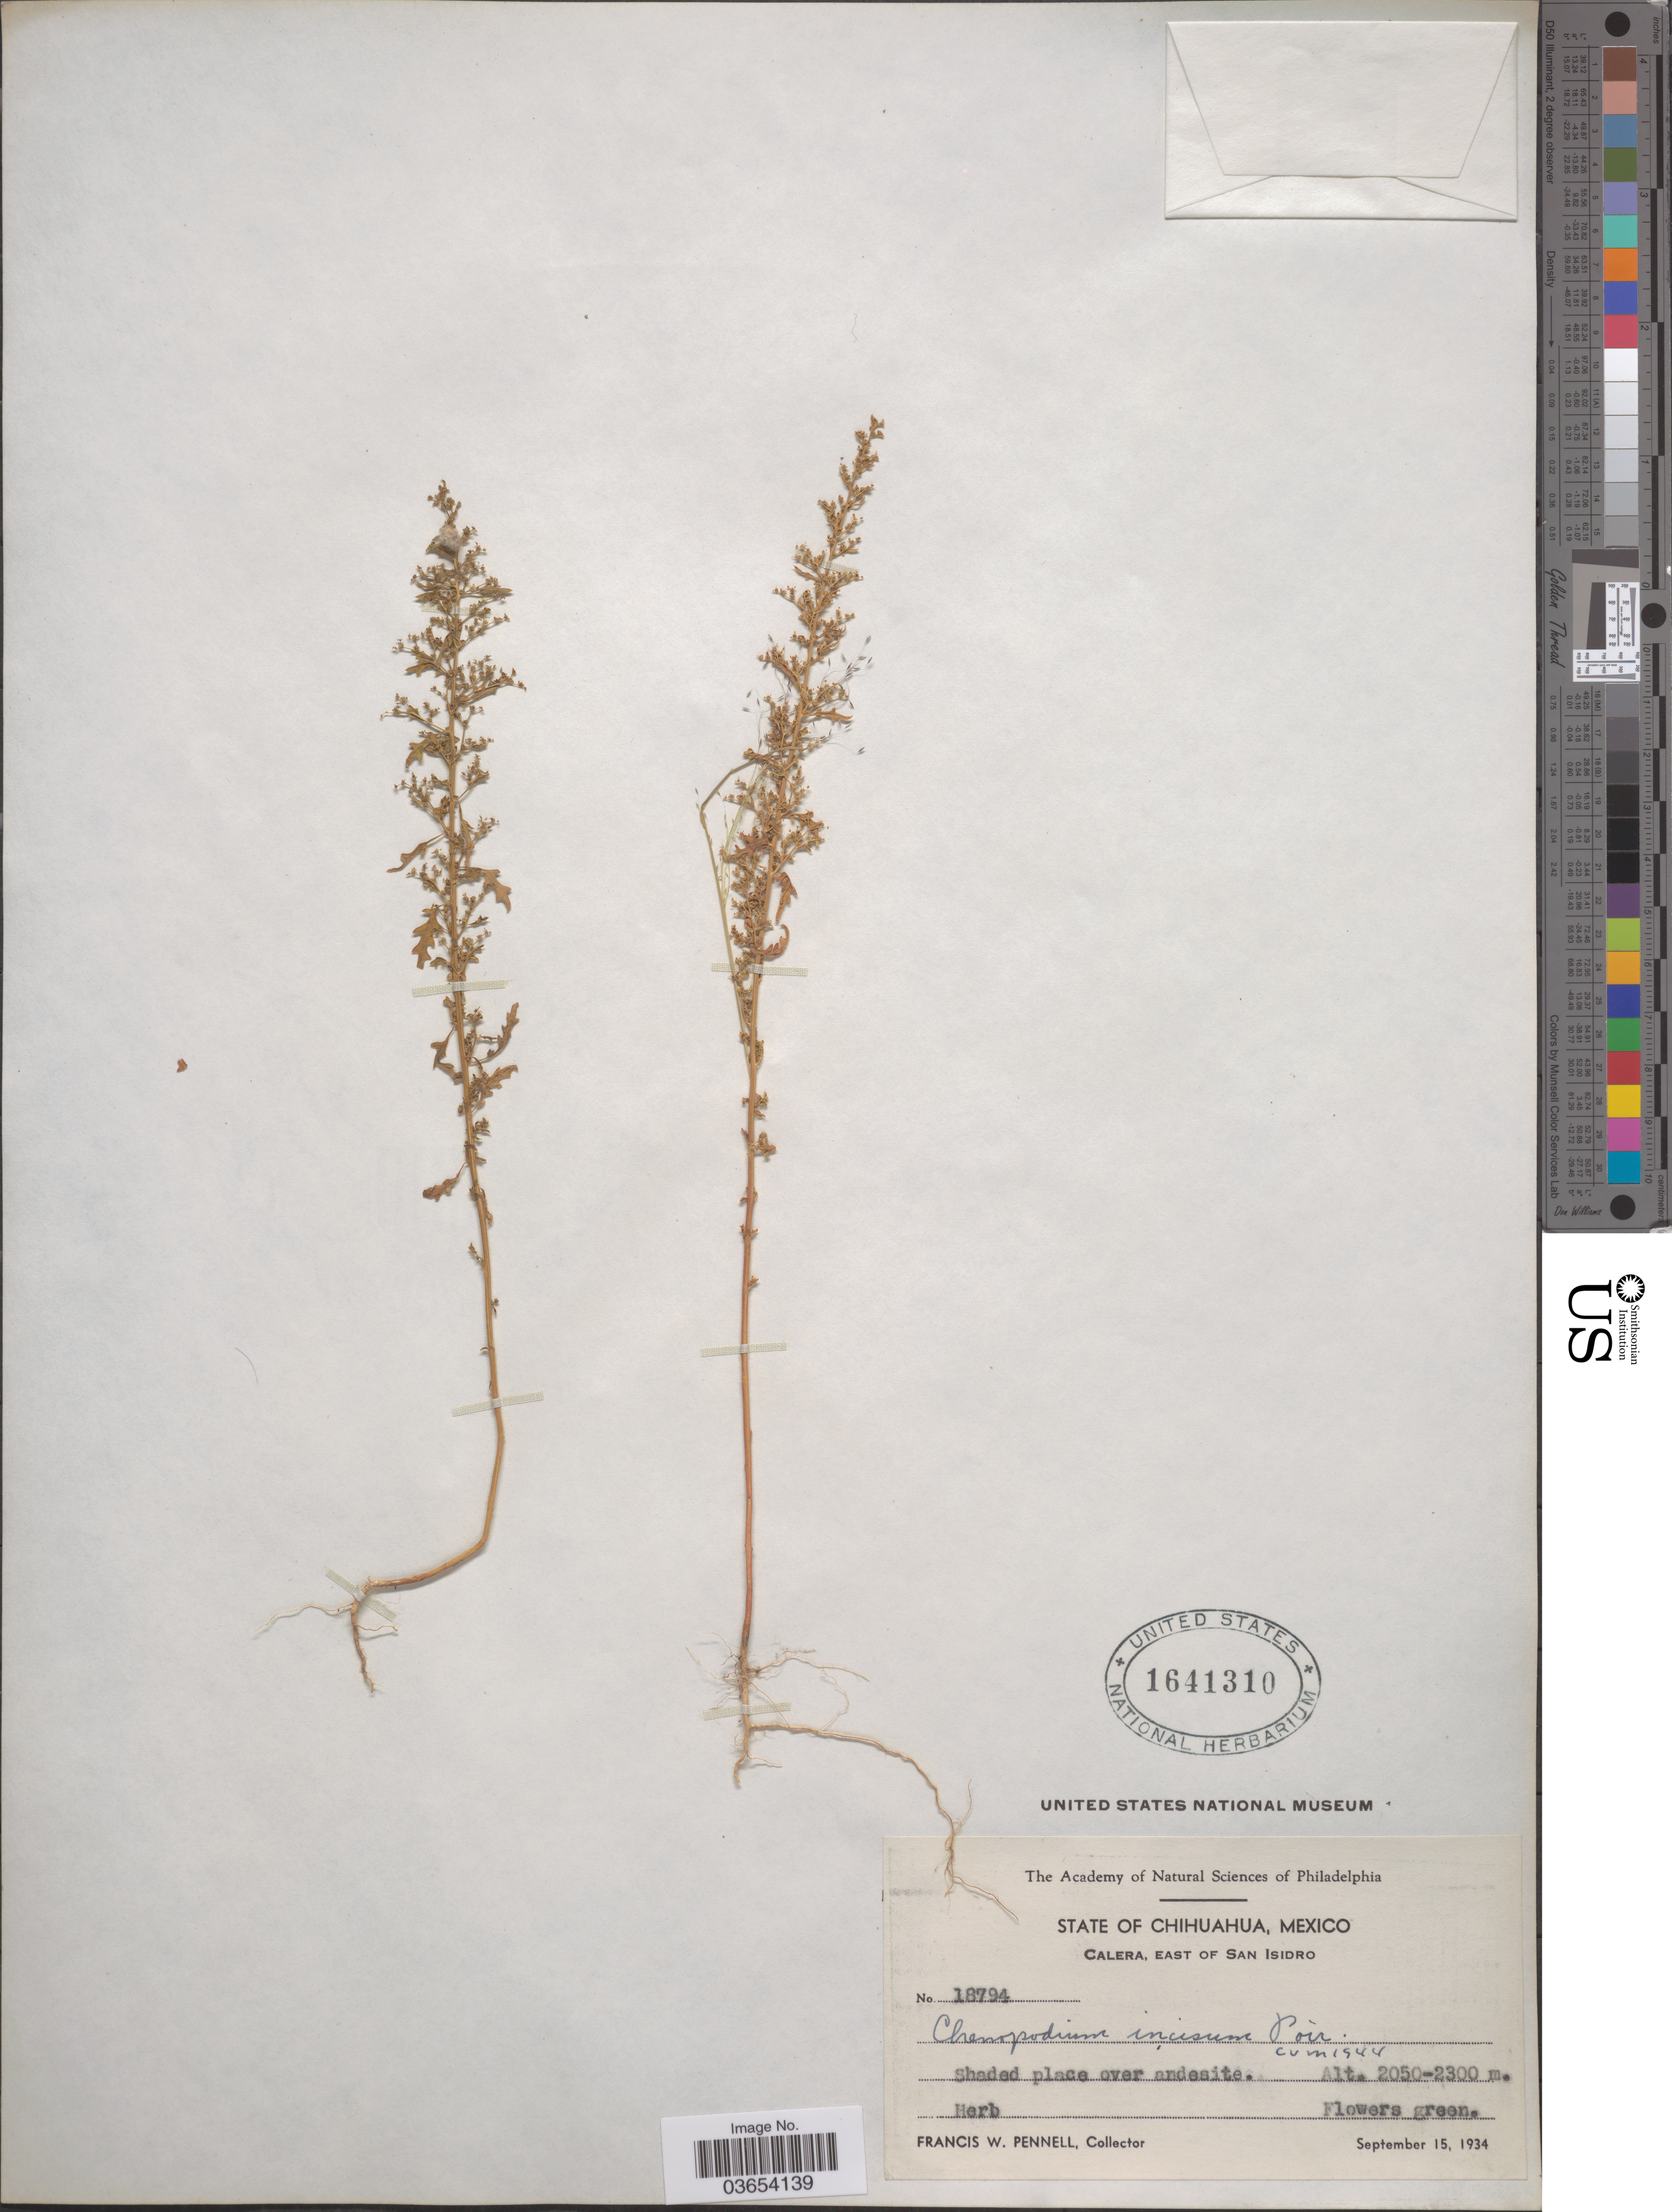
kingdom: Plantae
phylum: Tracheophyta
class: Magnoliopsida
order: Caryophyllales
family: Amaranthaceae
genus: Chenopodium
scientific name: Chenopodium incisum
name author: Poir.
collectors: F. W. Pennell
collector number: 18794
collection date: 1934-09-15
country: Mexico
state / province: Chihuahua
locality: Calera, East of San Isidro.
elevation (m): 2050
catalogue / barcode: US 1641310